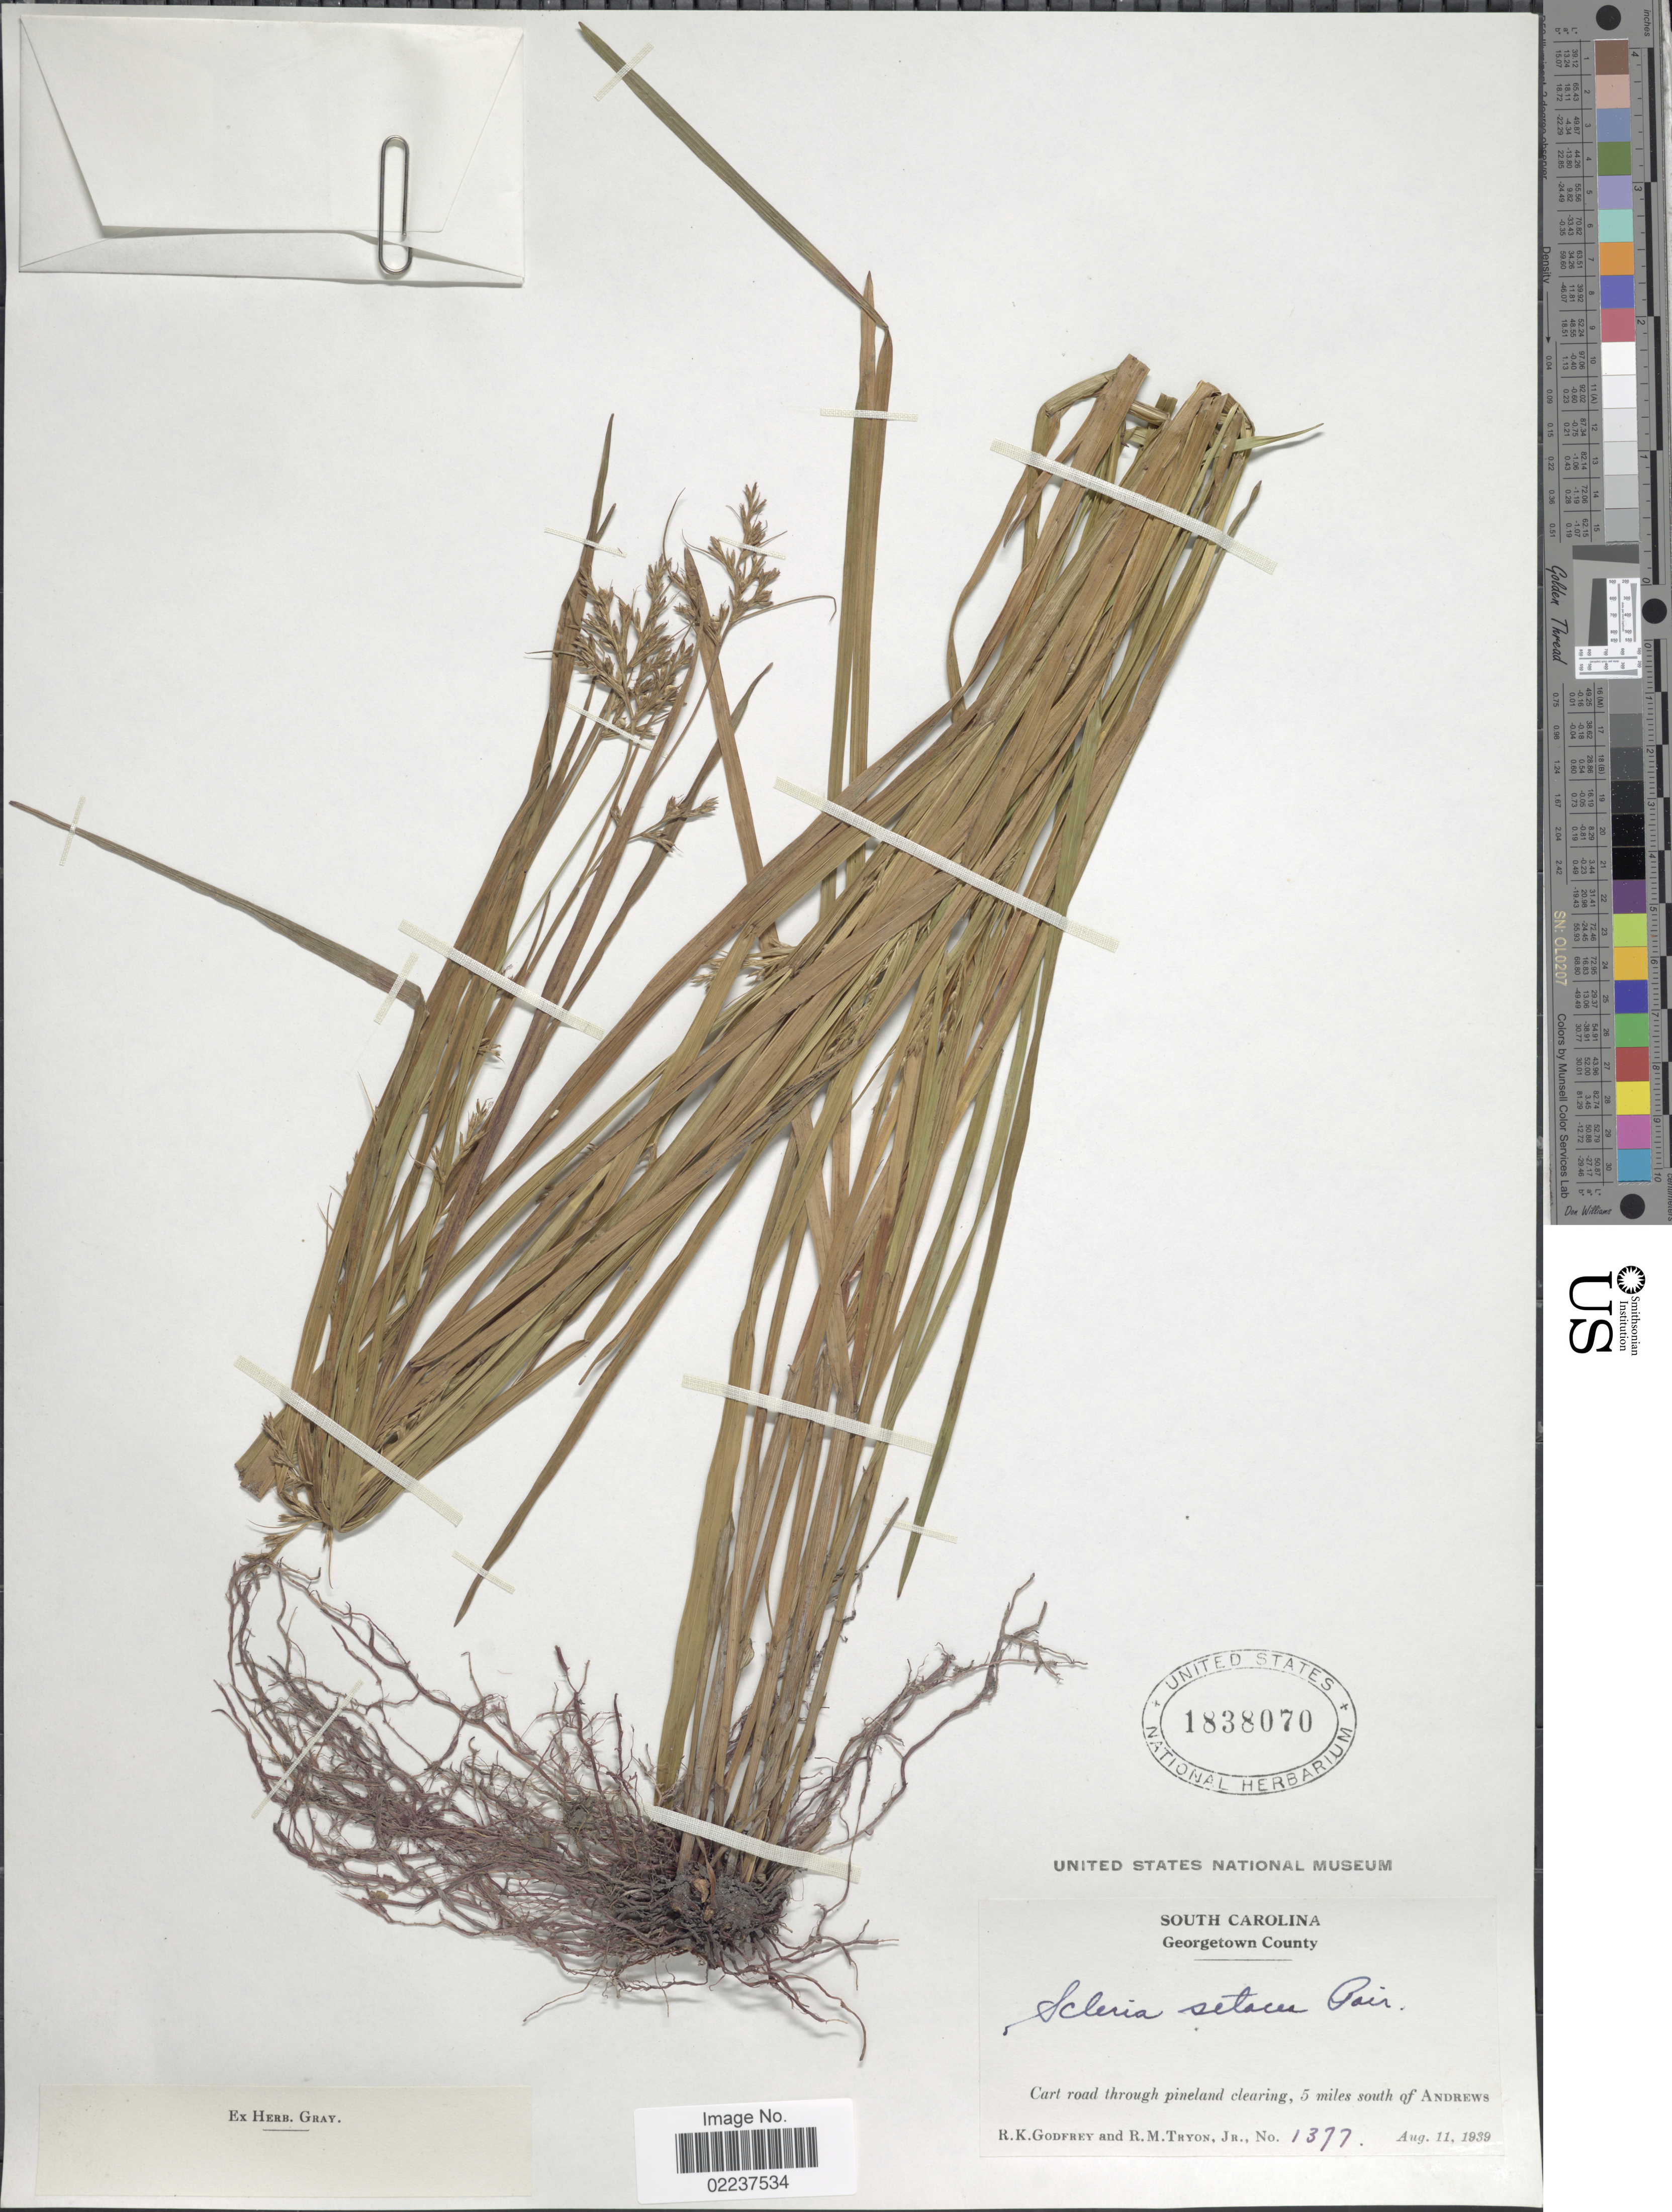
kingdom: Plantae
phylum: Tracheophyta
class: Liliopsida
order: Poales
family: Cyperaceae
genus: Scleria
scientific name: Scleria muehlenbergii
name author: Steud.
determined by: Strong, Mark T., (BOT), Smithsonian Institution - National Museum of Natural History (UNITED STATES)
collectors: R. K. Godfrey & R. M. Tryon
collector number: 1377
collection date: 1939-08-11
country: United States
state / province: South Carolina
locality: Georgetown County, 5 miles south of Andrews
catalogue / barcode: US 1838070